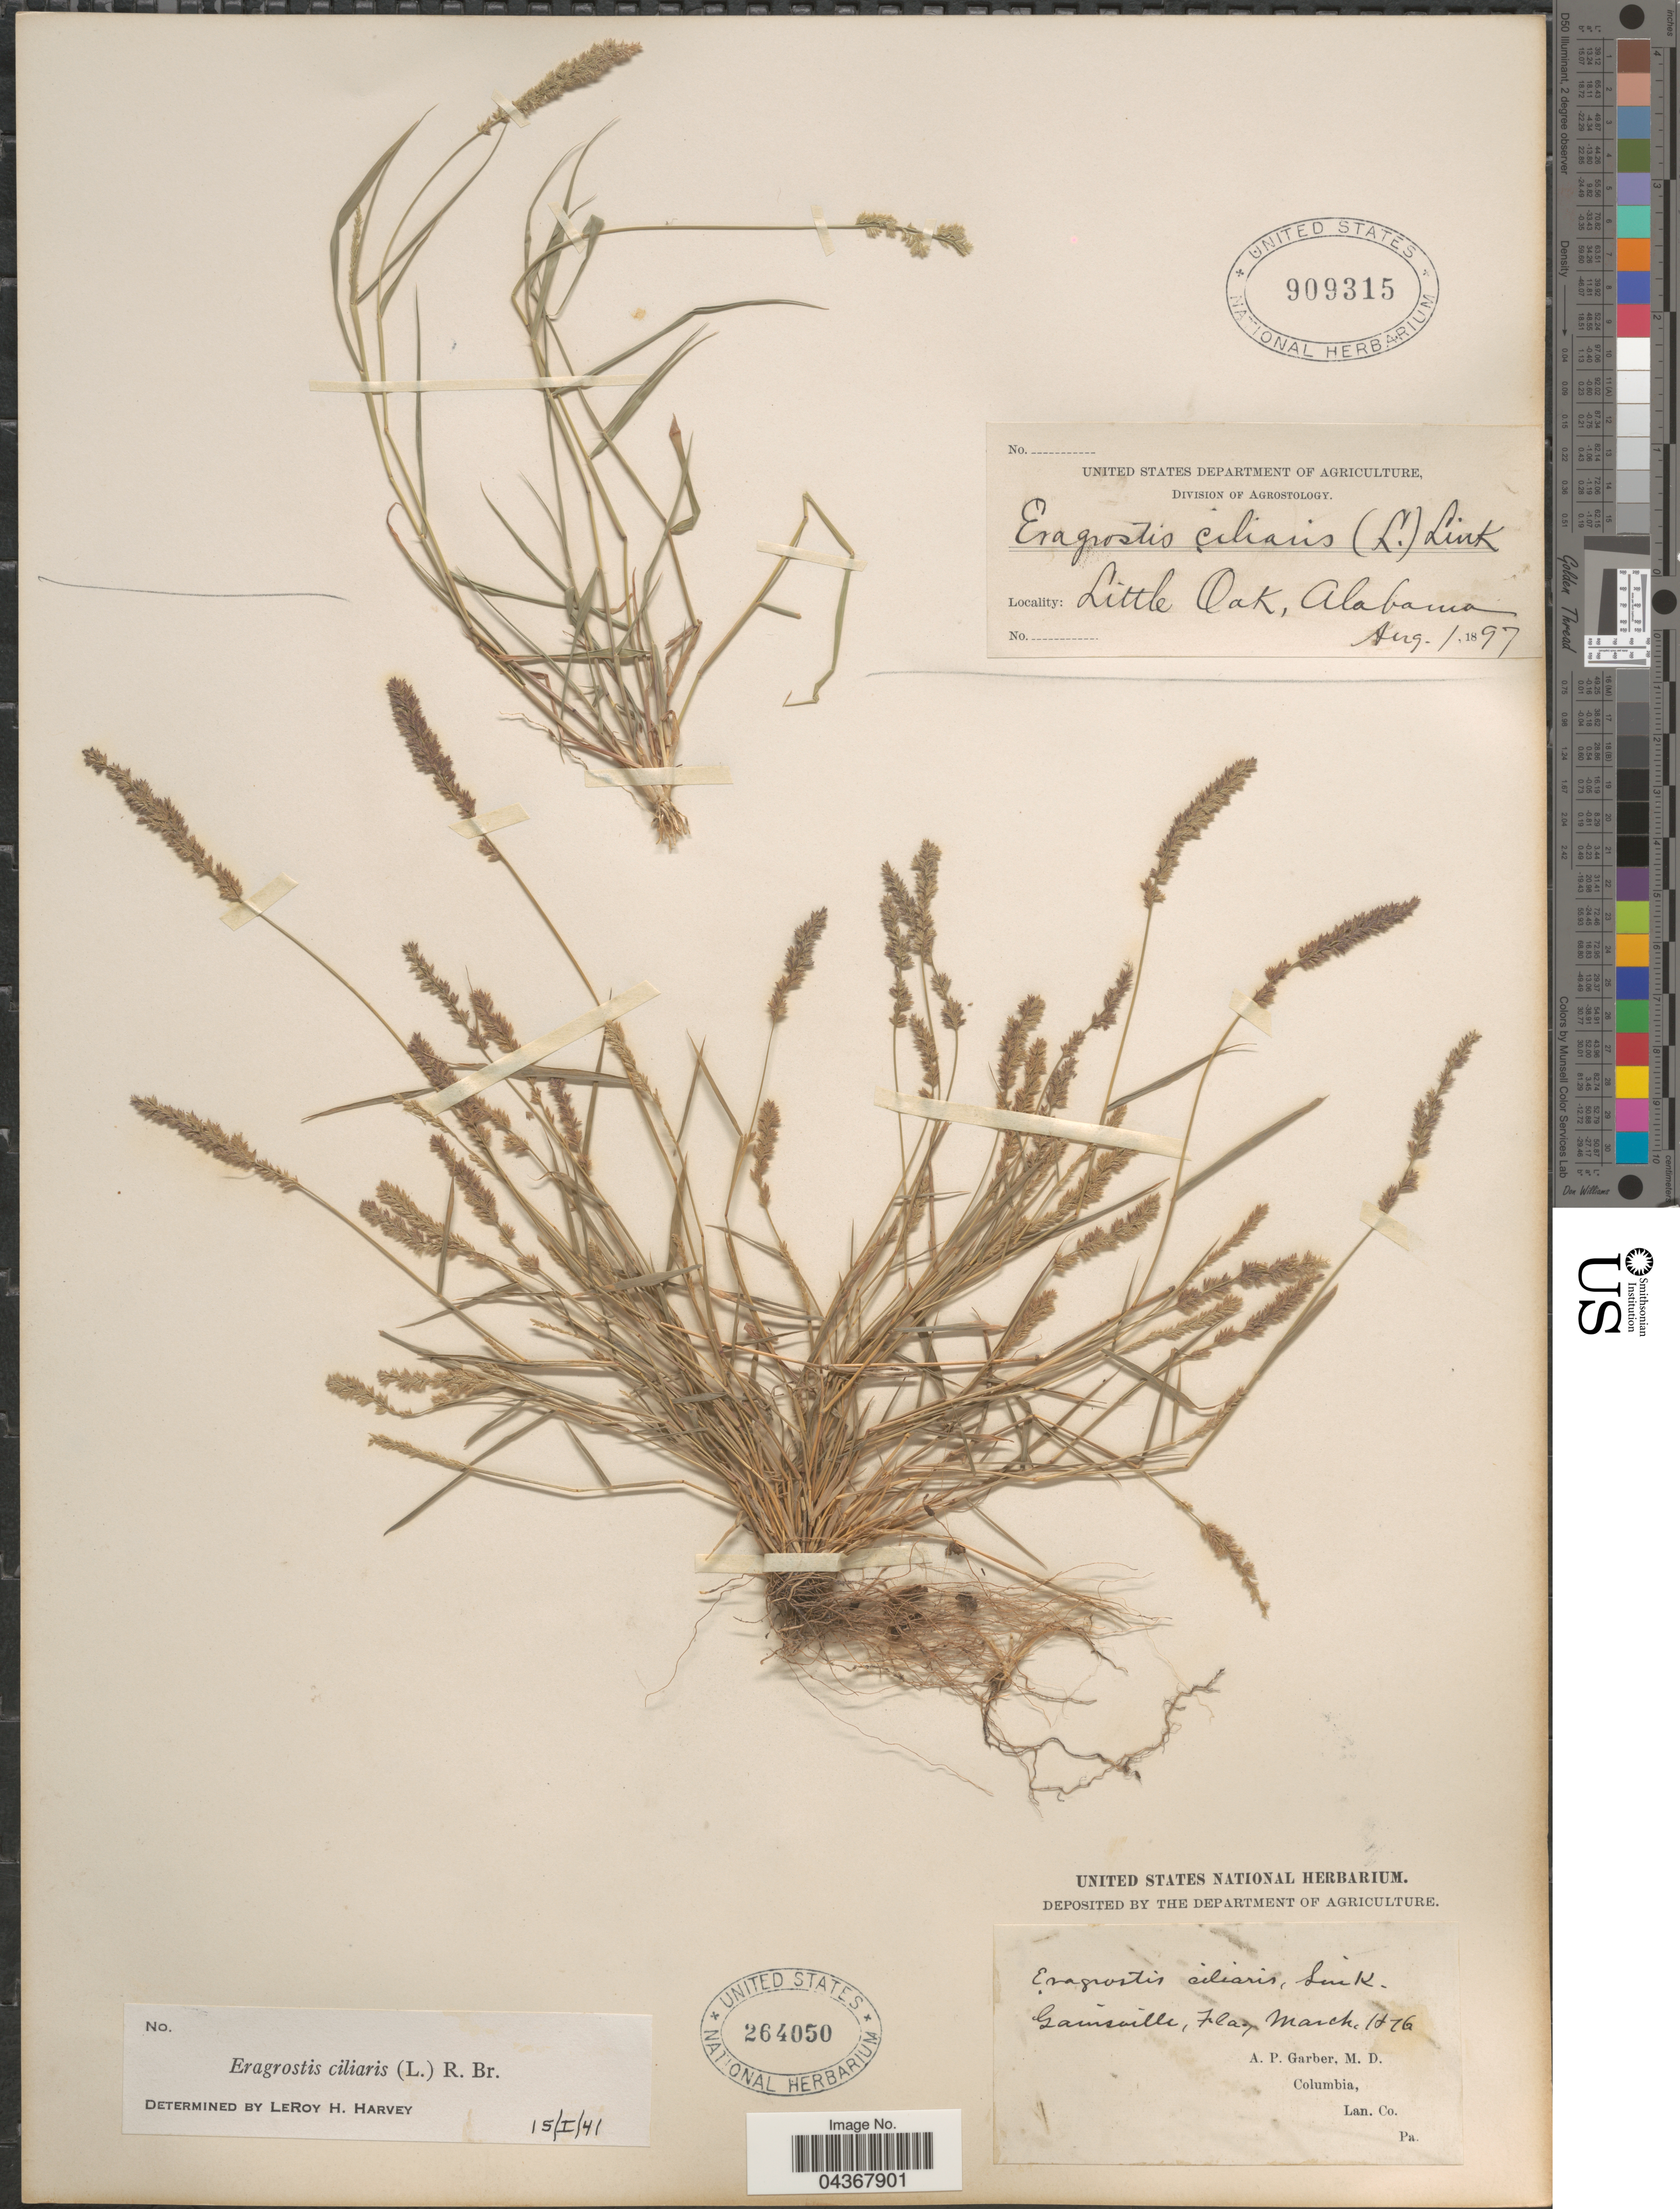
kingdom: Plantae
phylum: Tracheophyta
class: Liliopsida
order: Poales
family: Poaceae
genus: Eragrostis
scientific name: Eragrostis ciliaris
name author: (L.) R. Br.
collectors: A. P. Garber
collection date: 1876-03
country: United States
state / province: Florida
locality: Gainesville.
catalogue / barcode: US 264050-2